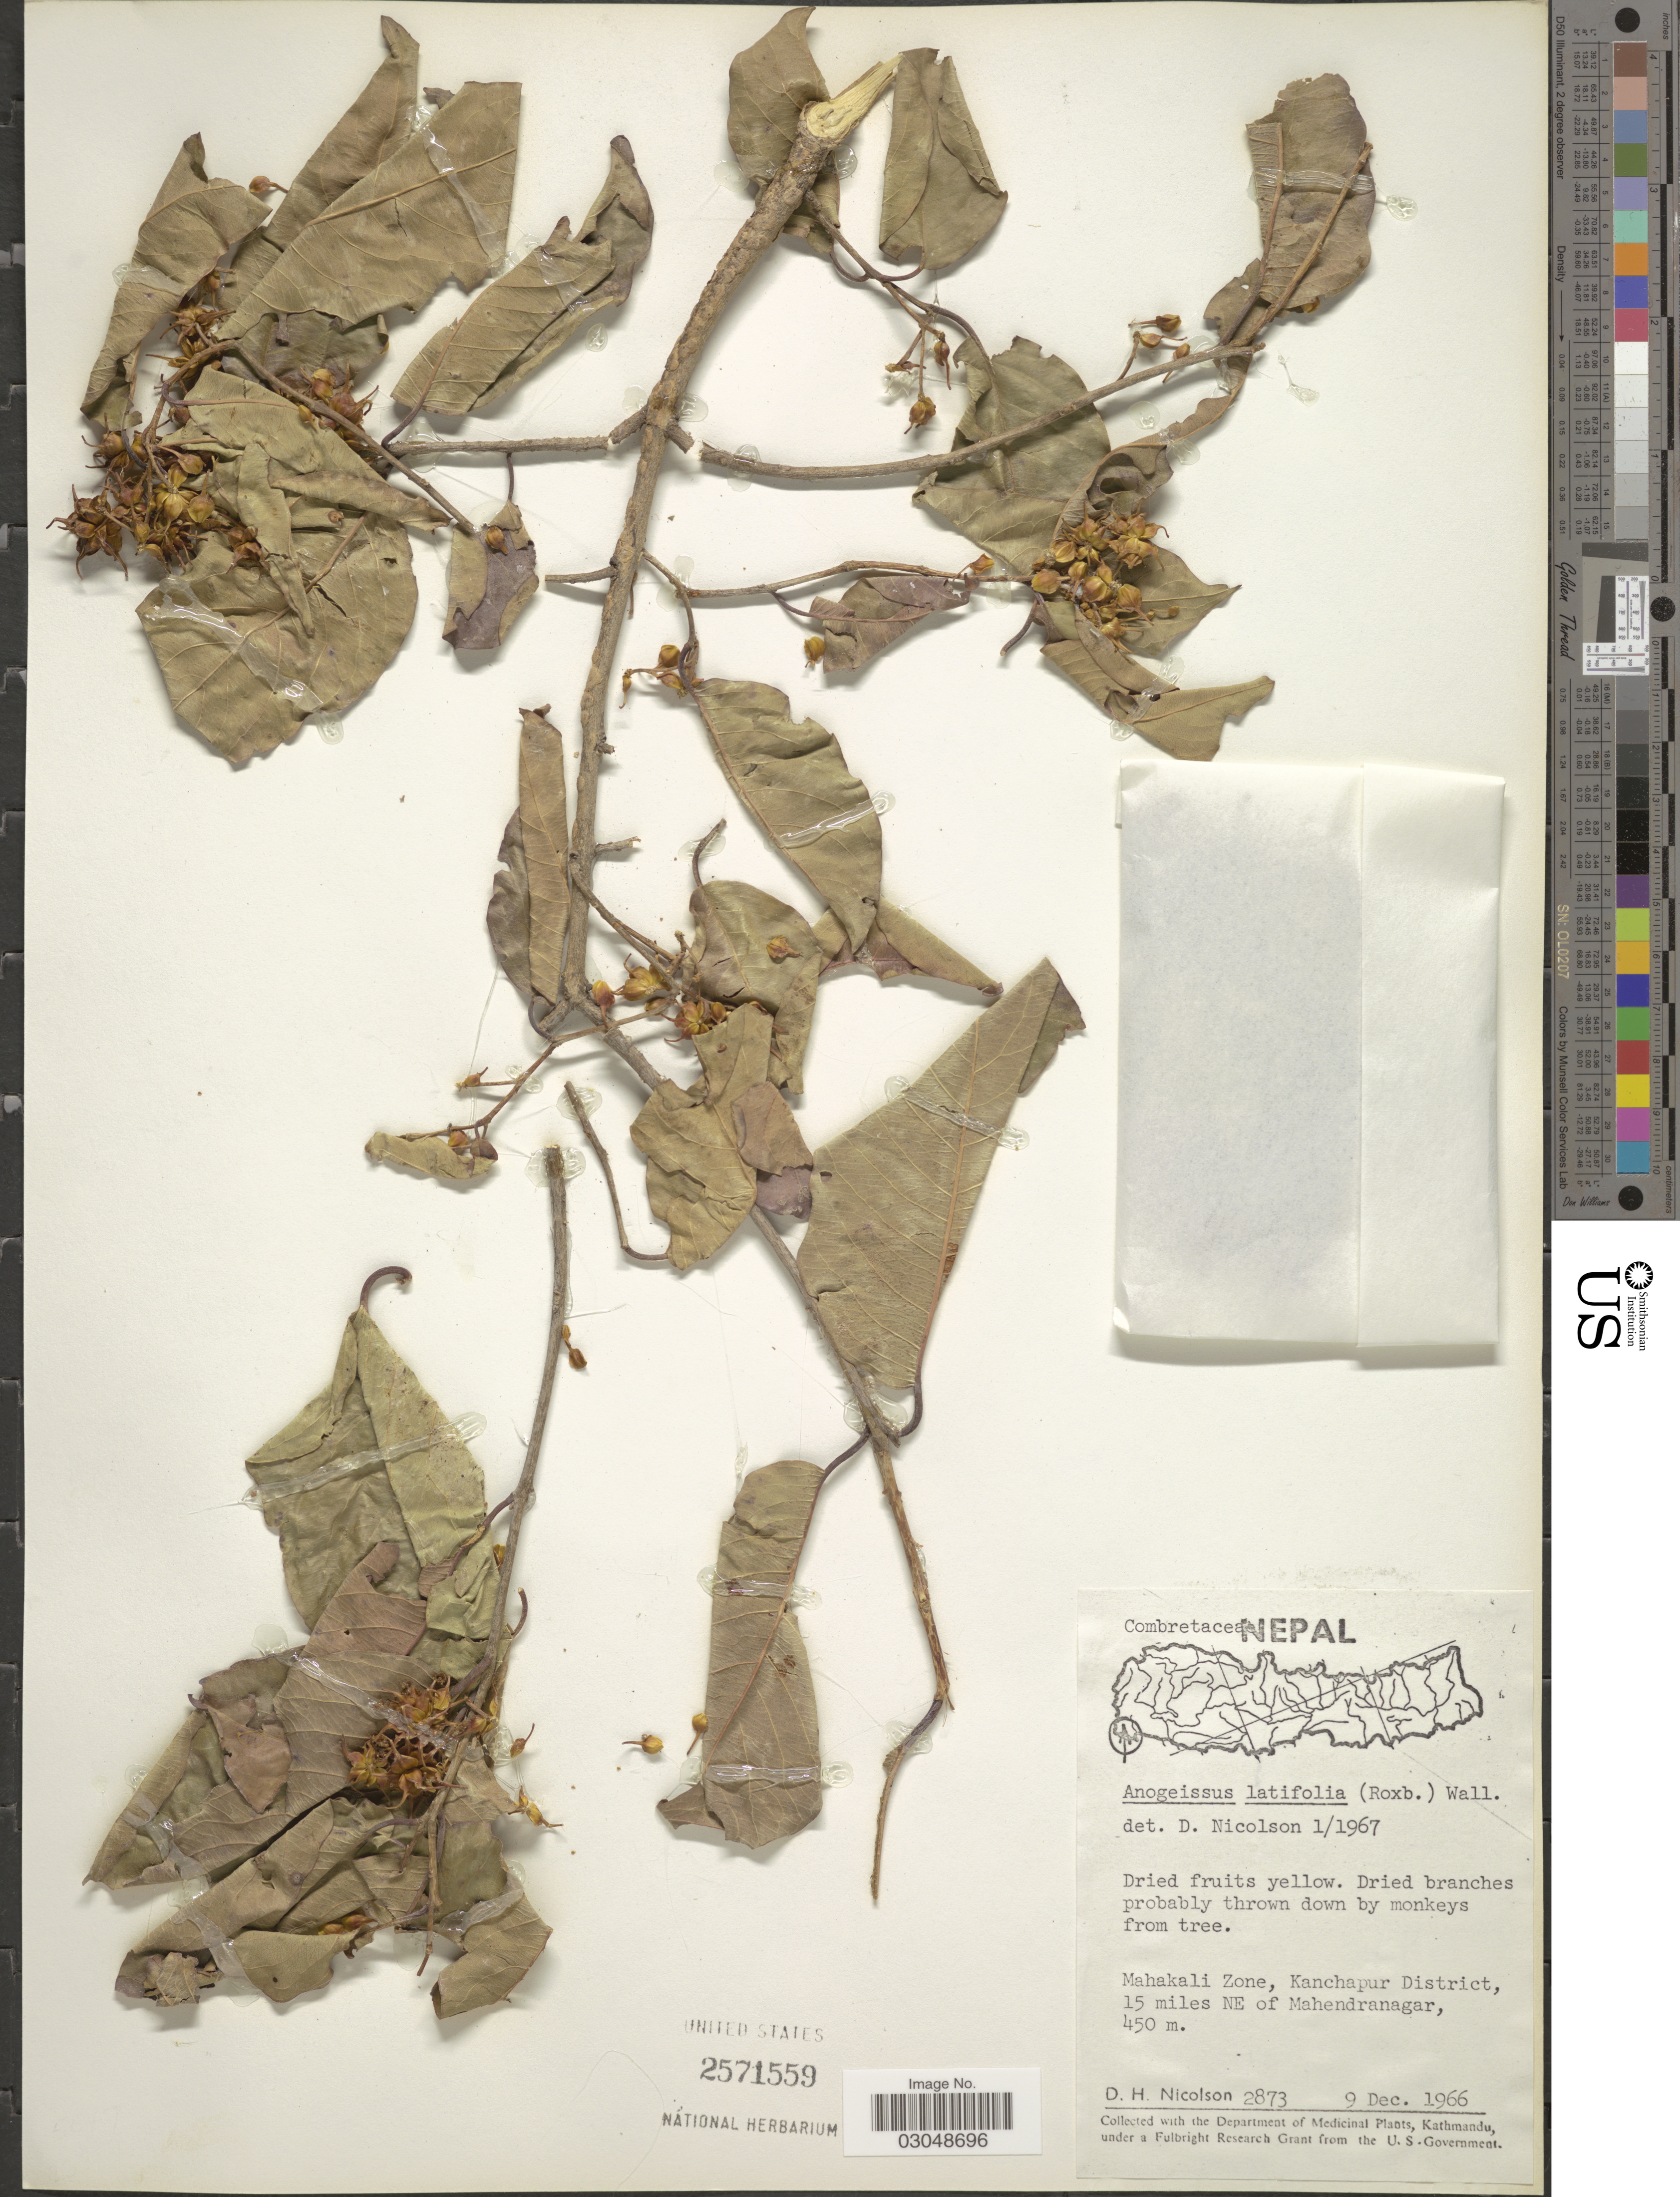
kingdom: Plantae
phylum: Tracheophyta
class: Magnoliopsida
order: Myrtales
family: Combretaceae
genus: Anogeissus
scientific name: Anogeissus latifolia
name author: (Roxb. ex DC.) Wall. ex Guill. & Perr.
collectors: D. H. Nicolson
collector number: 2873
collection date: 1966-12-09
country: Nepal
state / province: Mahakali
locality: Mahakali Zone, Kanchapur District, 15 miles NE of Mahendranagar.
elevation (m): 450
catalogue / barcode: US 2571559